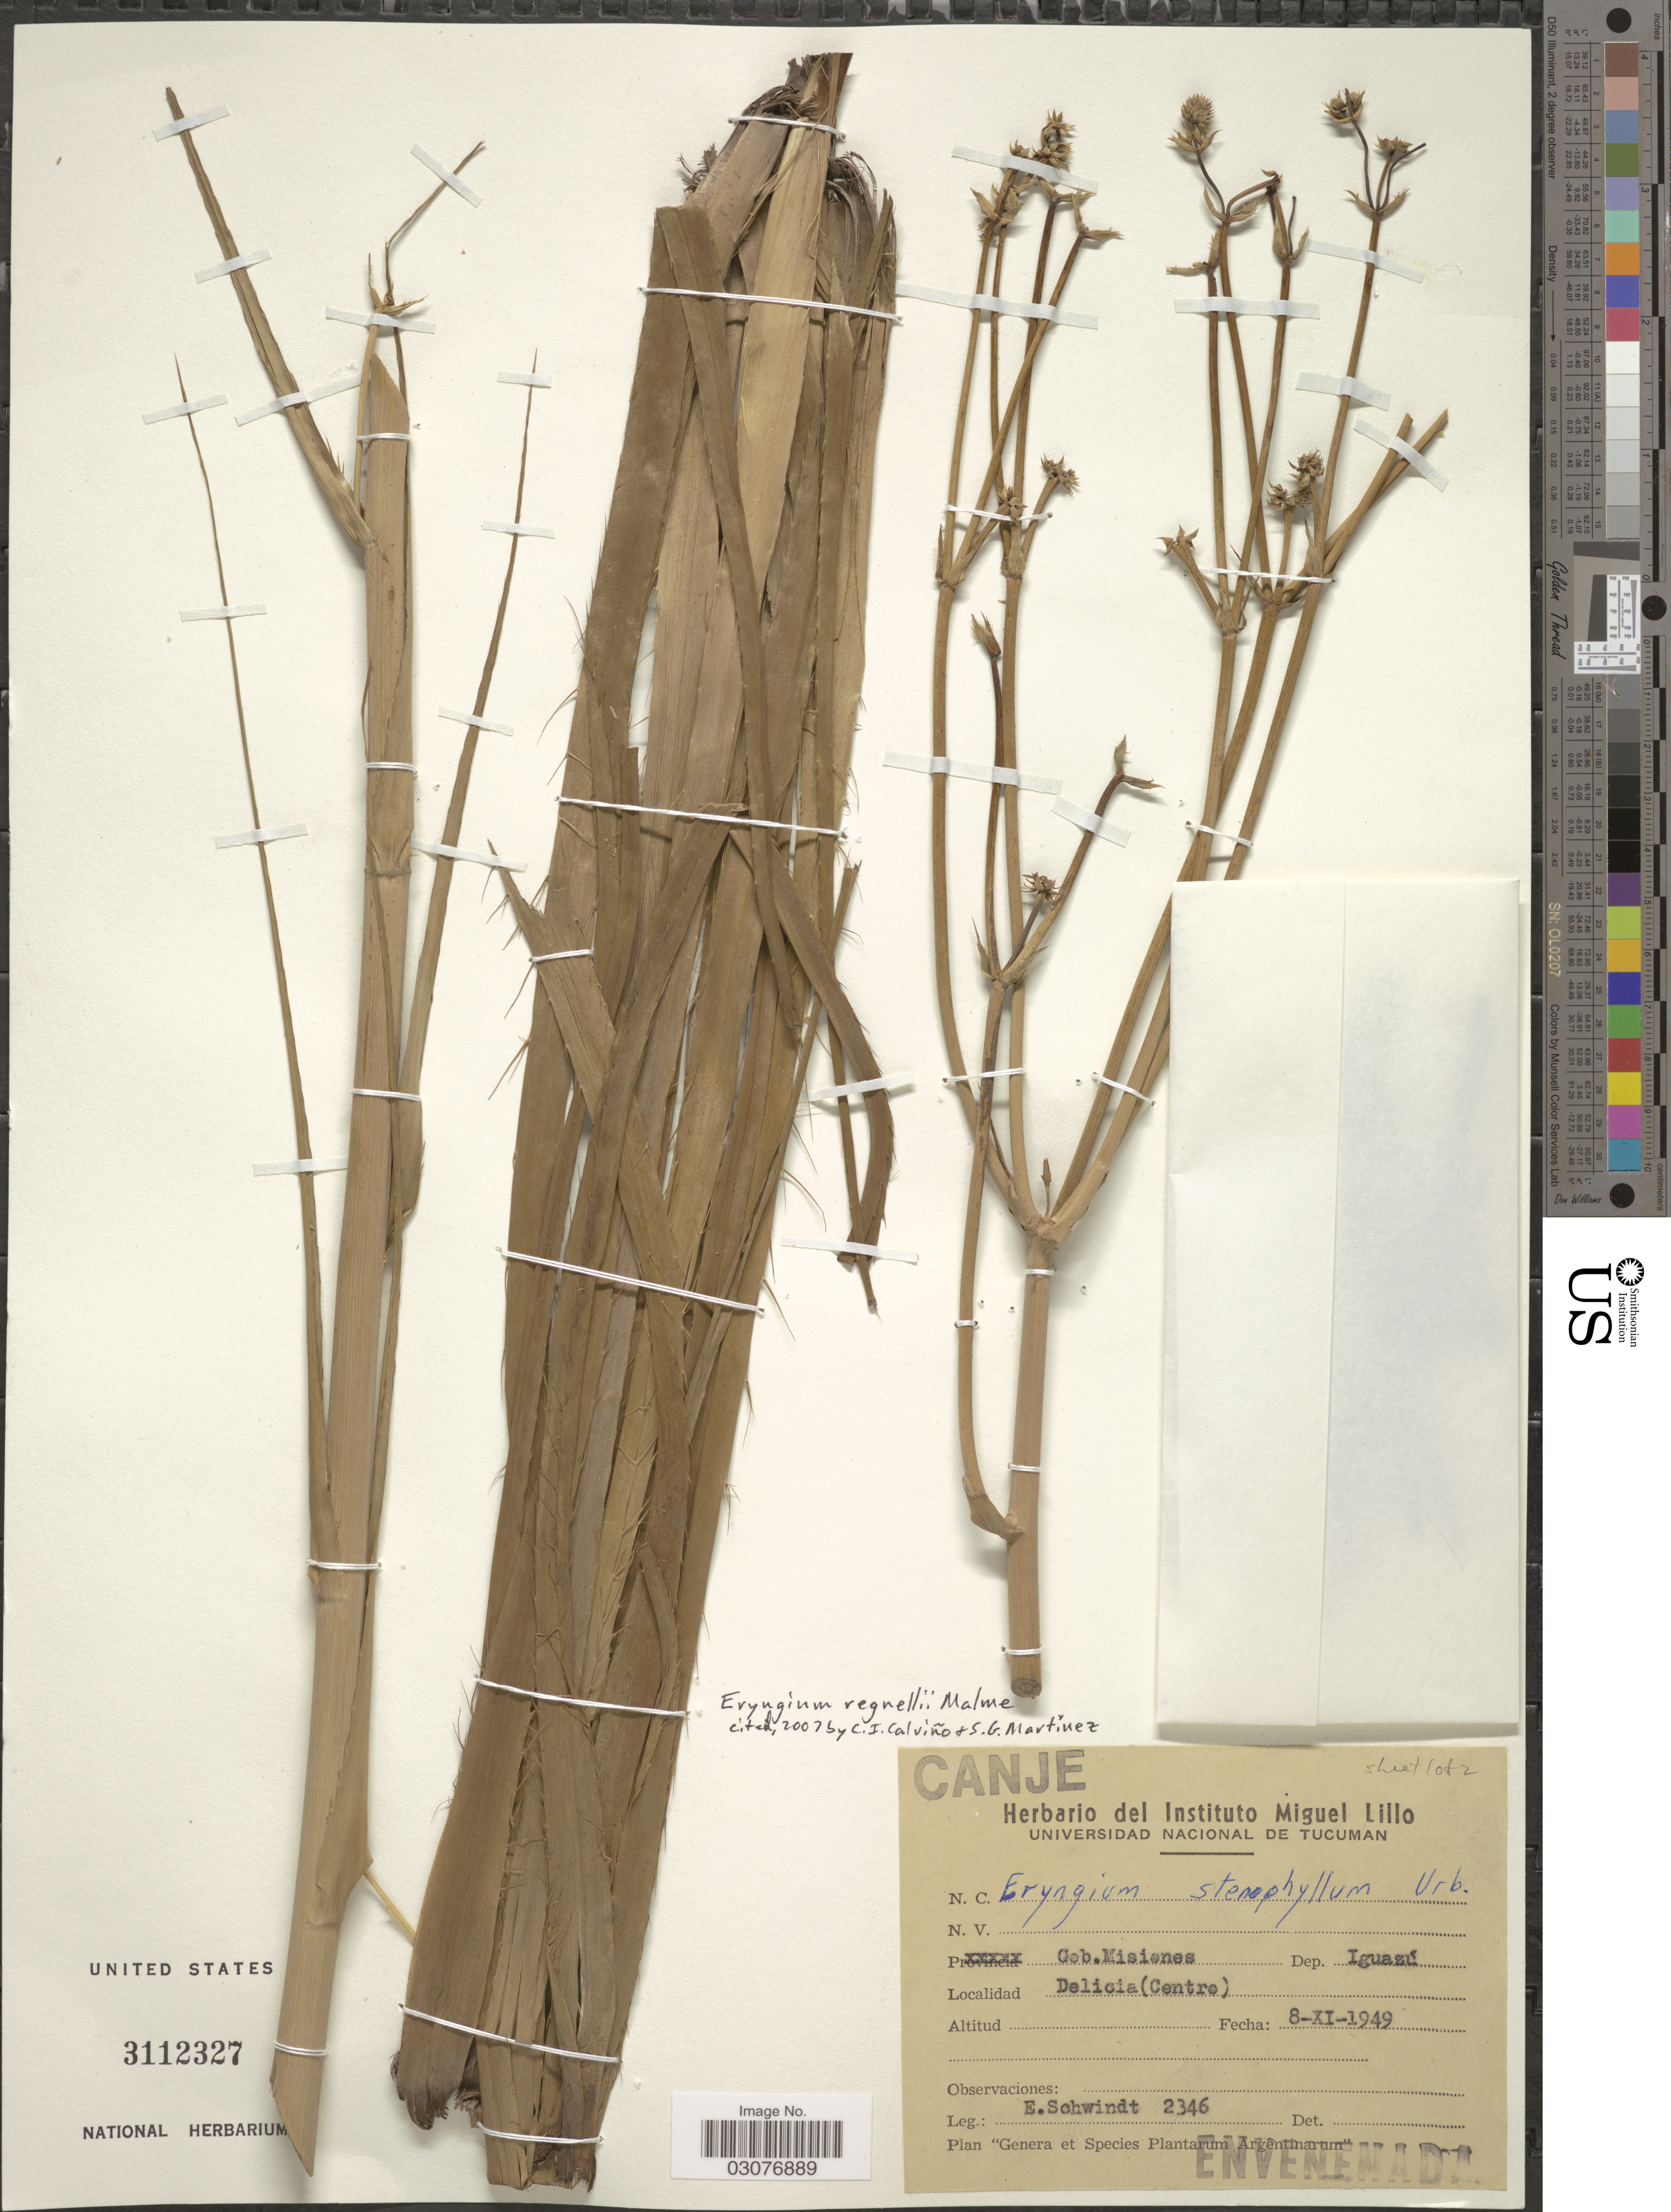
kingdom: Plantae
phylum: Tracheophyta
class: Magnoliopsida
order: Apiales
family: Apiaceae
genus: Eryngium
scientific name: Eryngium regnellii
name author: Malme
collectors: E. Schwindt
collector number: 2346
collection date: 1949-11-08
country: Argentina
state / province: Misiones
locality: Gob. Misiones. Dep. Iguazú. Delicia (Centro).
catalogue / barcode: US 3112327